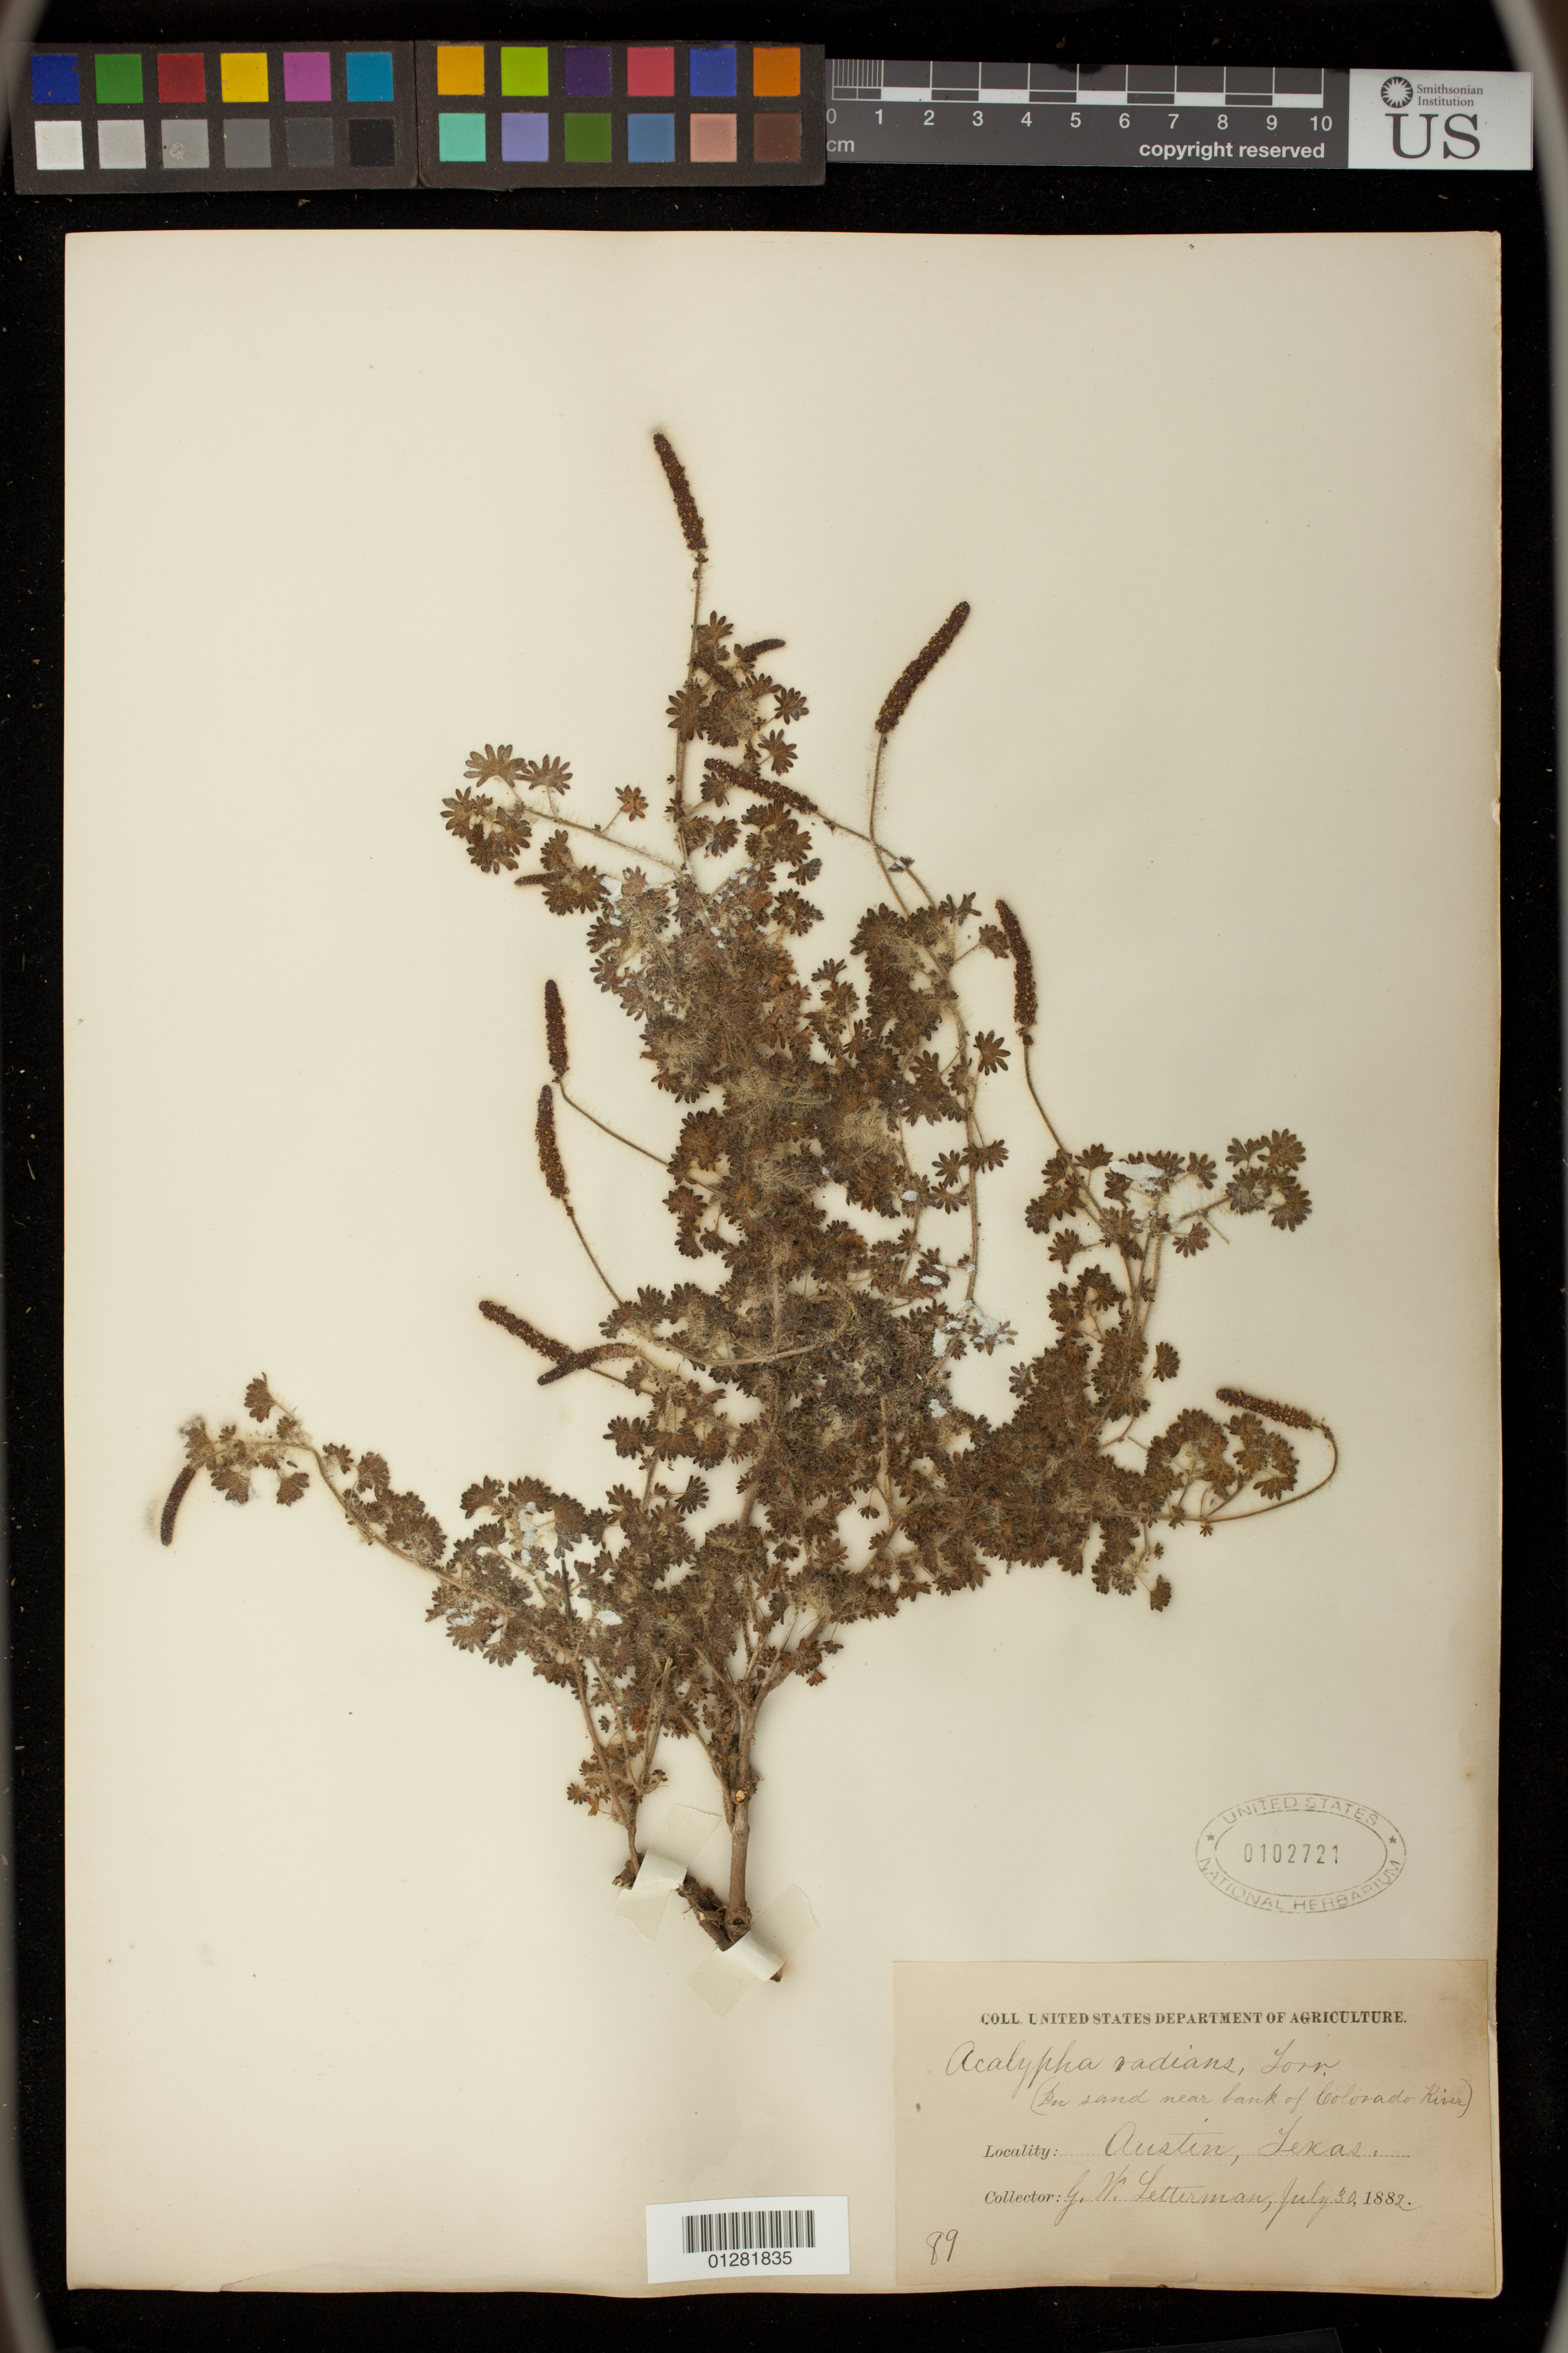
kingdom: Plantae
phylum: Tracheophyta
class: Magnoliopsida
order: Malpighiales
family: Euphorbiaceae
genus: Acalypha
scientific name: Acalypha radians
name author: Torr.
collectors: G. W. Letterman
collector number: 89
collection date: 1882-07-30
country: United States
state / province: Texas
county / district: Travis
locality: Austin (in sand near bank of Colorado River)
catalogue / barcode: US 102721